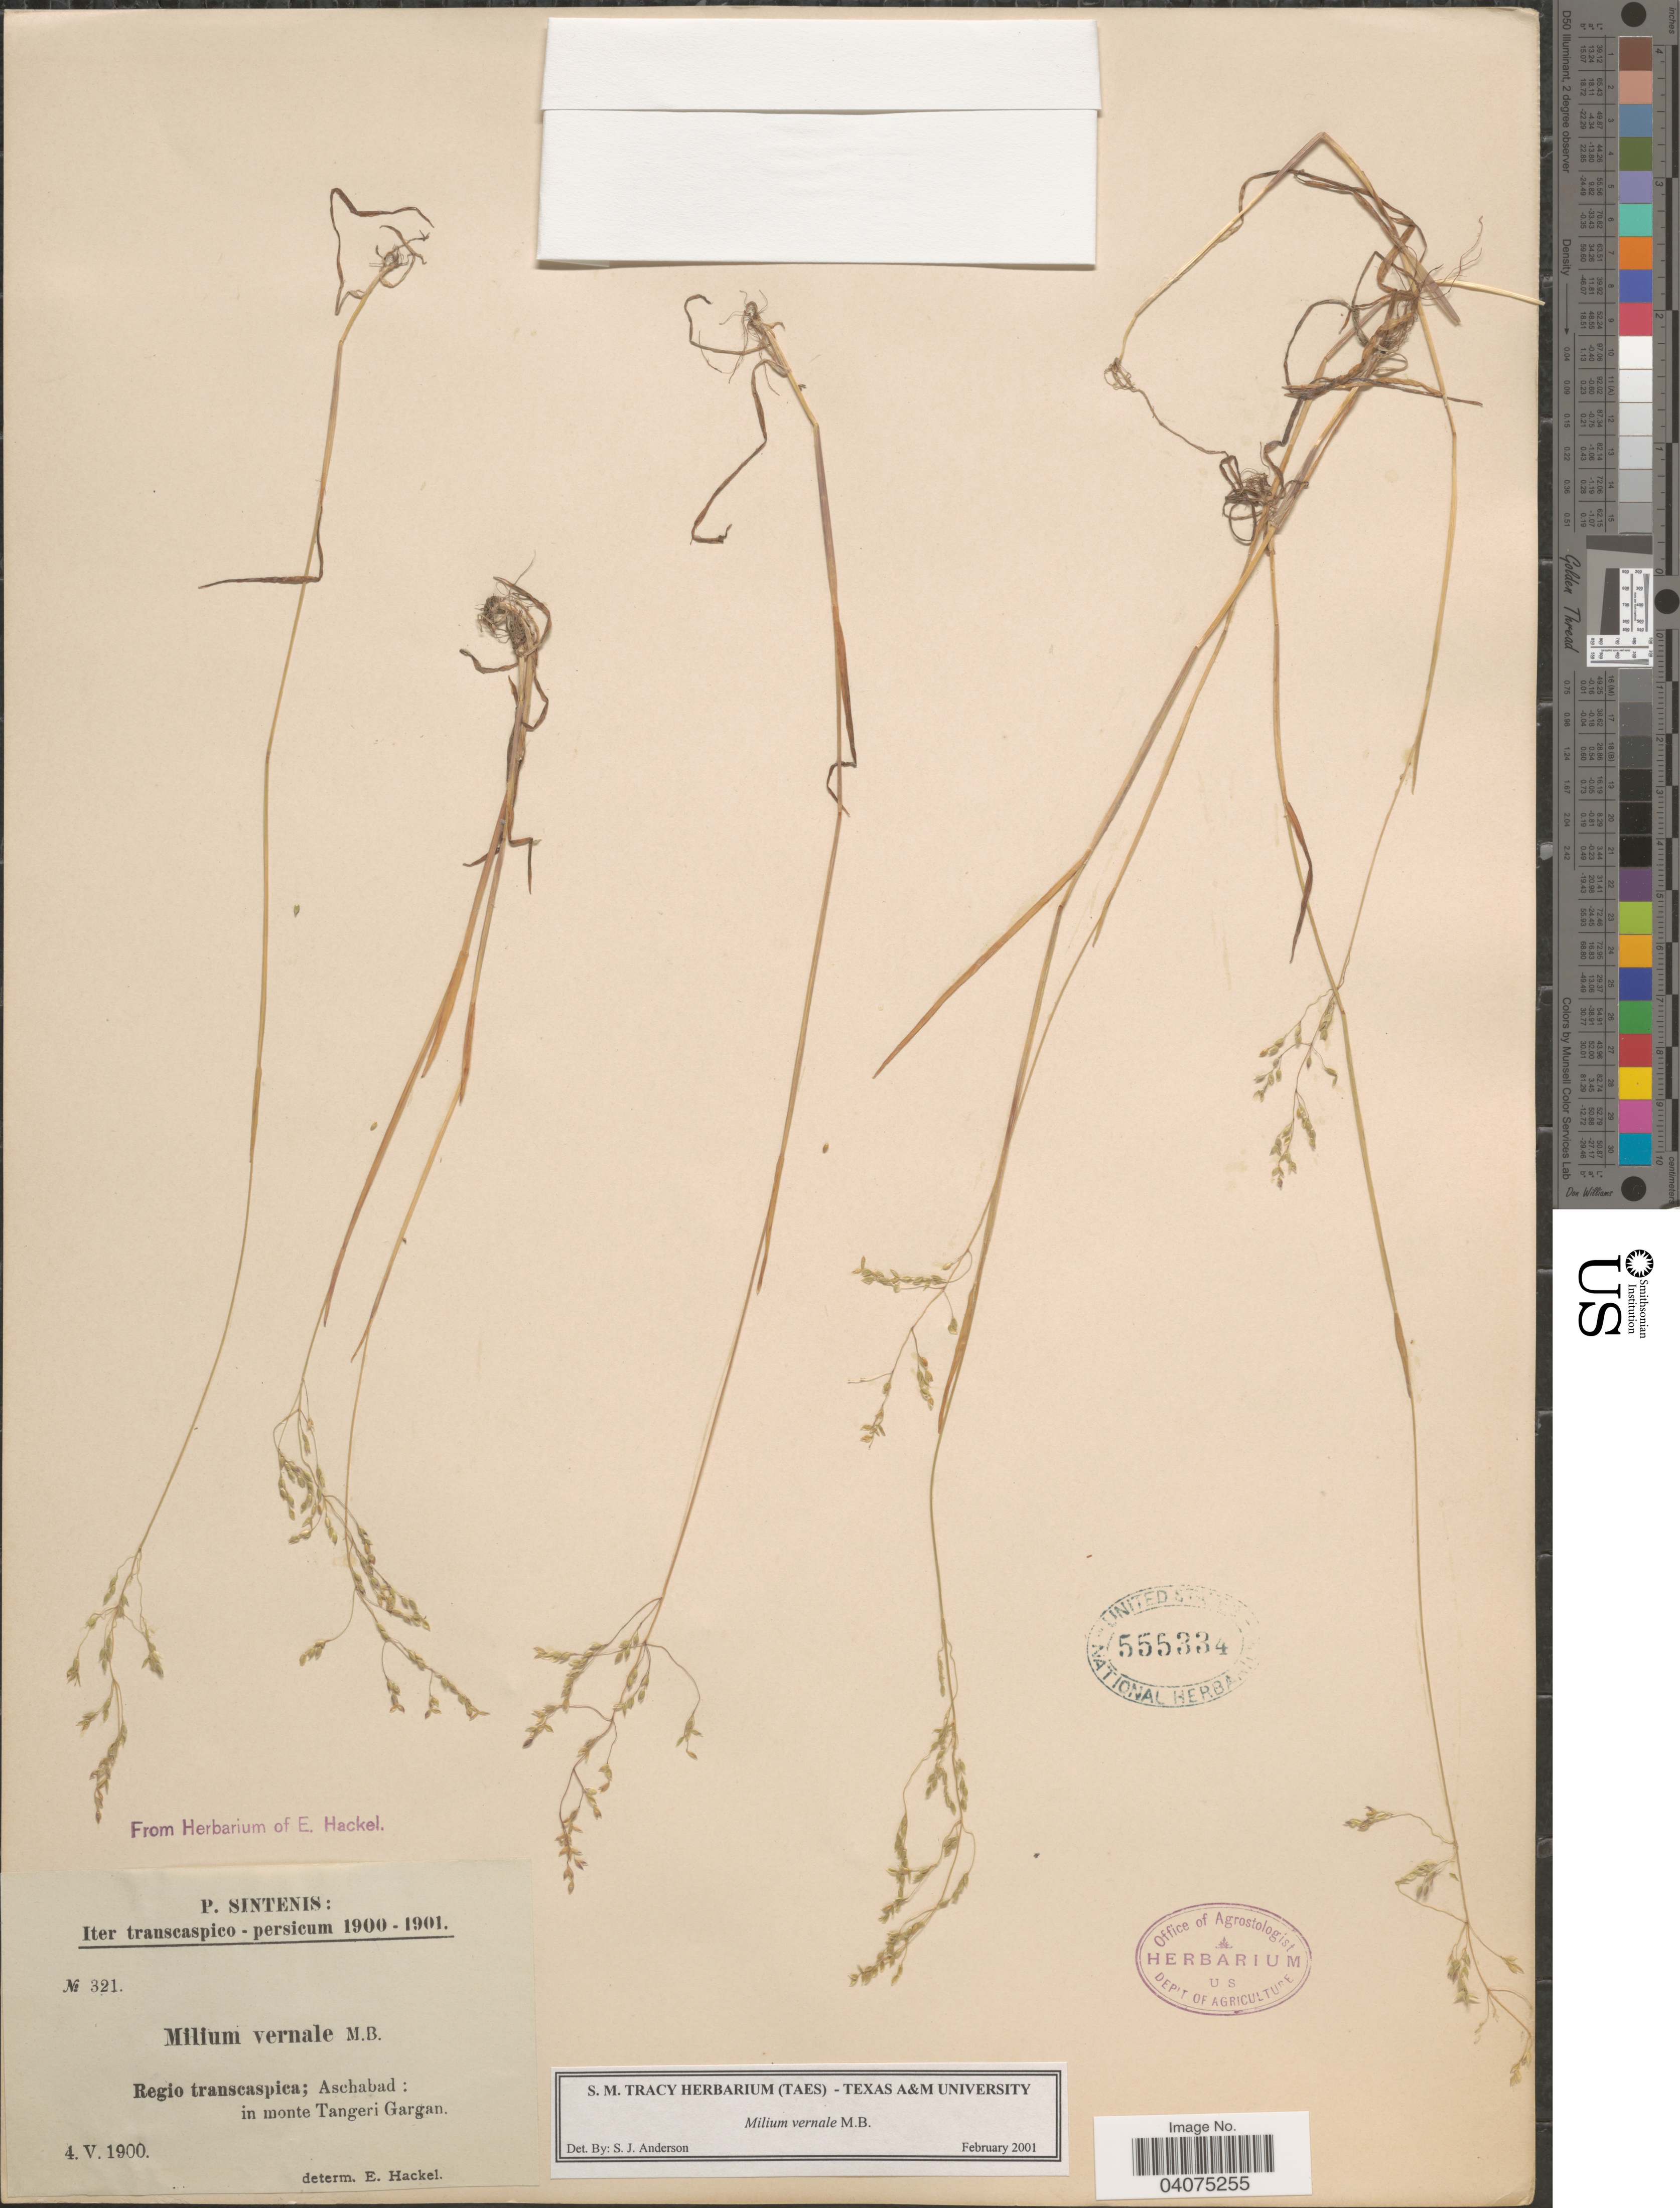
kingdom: Plantae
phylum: Tracheophyta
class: Liliopsida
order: Poales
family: Poaceae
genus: Milium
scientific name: Milium vernale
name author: M. Bieb.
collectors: P. Sintenis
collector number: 321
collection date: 1900-05-04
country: Turkmenistan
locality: Regio transcaspica; Aschabad: in monte Tangeri Gargan. Iter transcaspico - persicum 1900 - 1901.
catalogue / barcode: US 555334